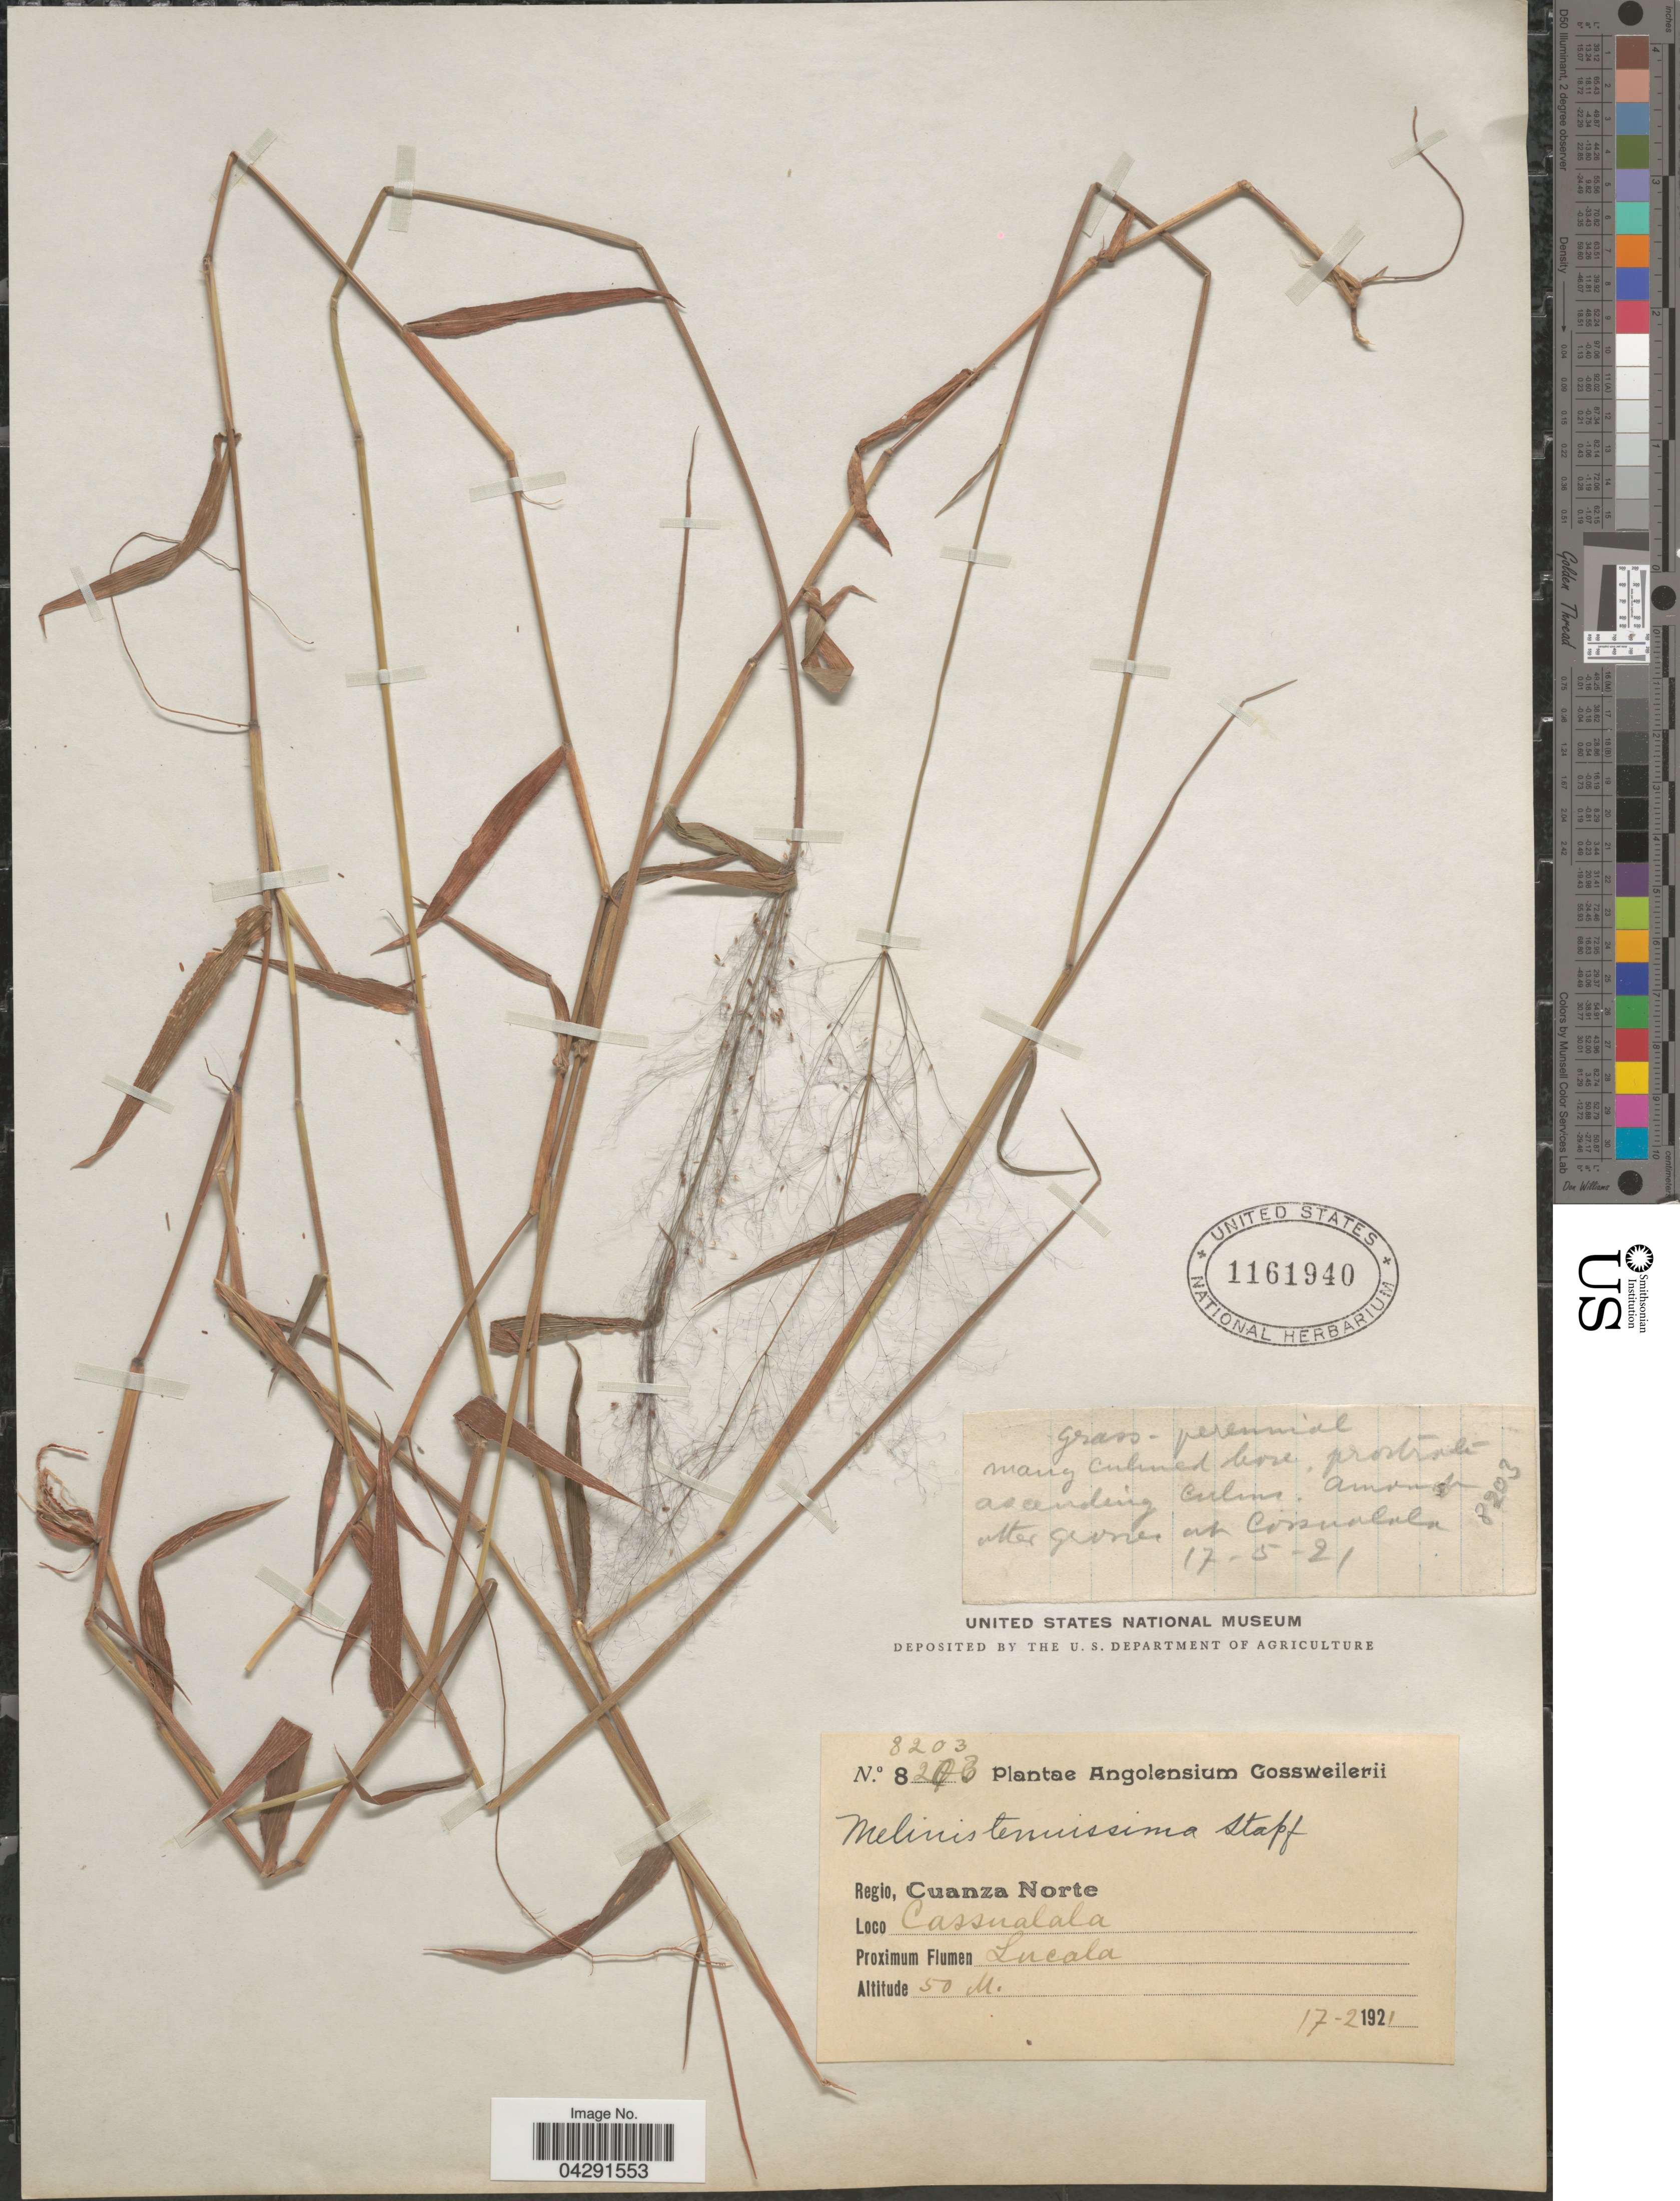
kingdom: Plantae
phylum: Tracheophyta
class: Liliopsida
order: Poales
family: Poaceae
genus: Melinis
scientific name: Melinis tenuissima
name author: Stapf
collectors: -. Gossweiler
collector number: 8203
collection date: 1921-02-17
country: Angola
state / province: Cuanza Norte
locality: Regio, Cuanza Norte. Cassualala. Proximum Flumen Lucala.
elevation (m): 50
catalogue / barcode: US 1161940